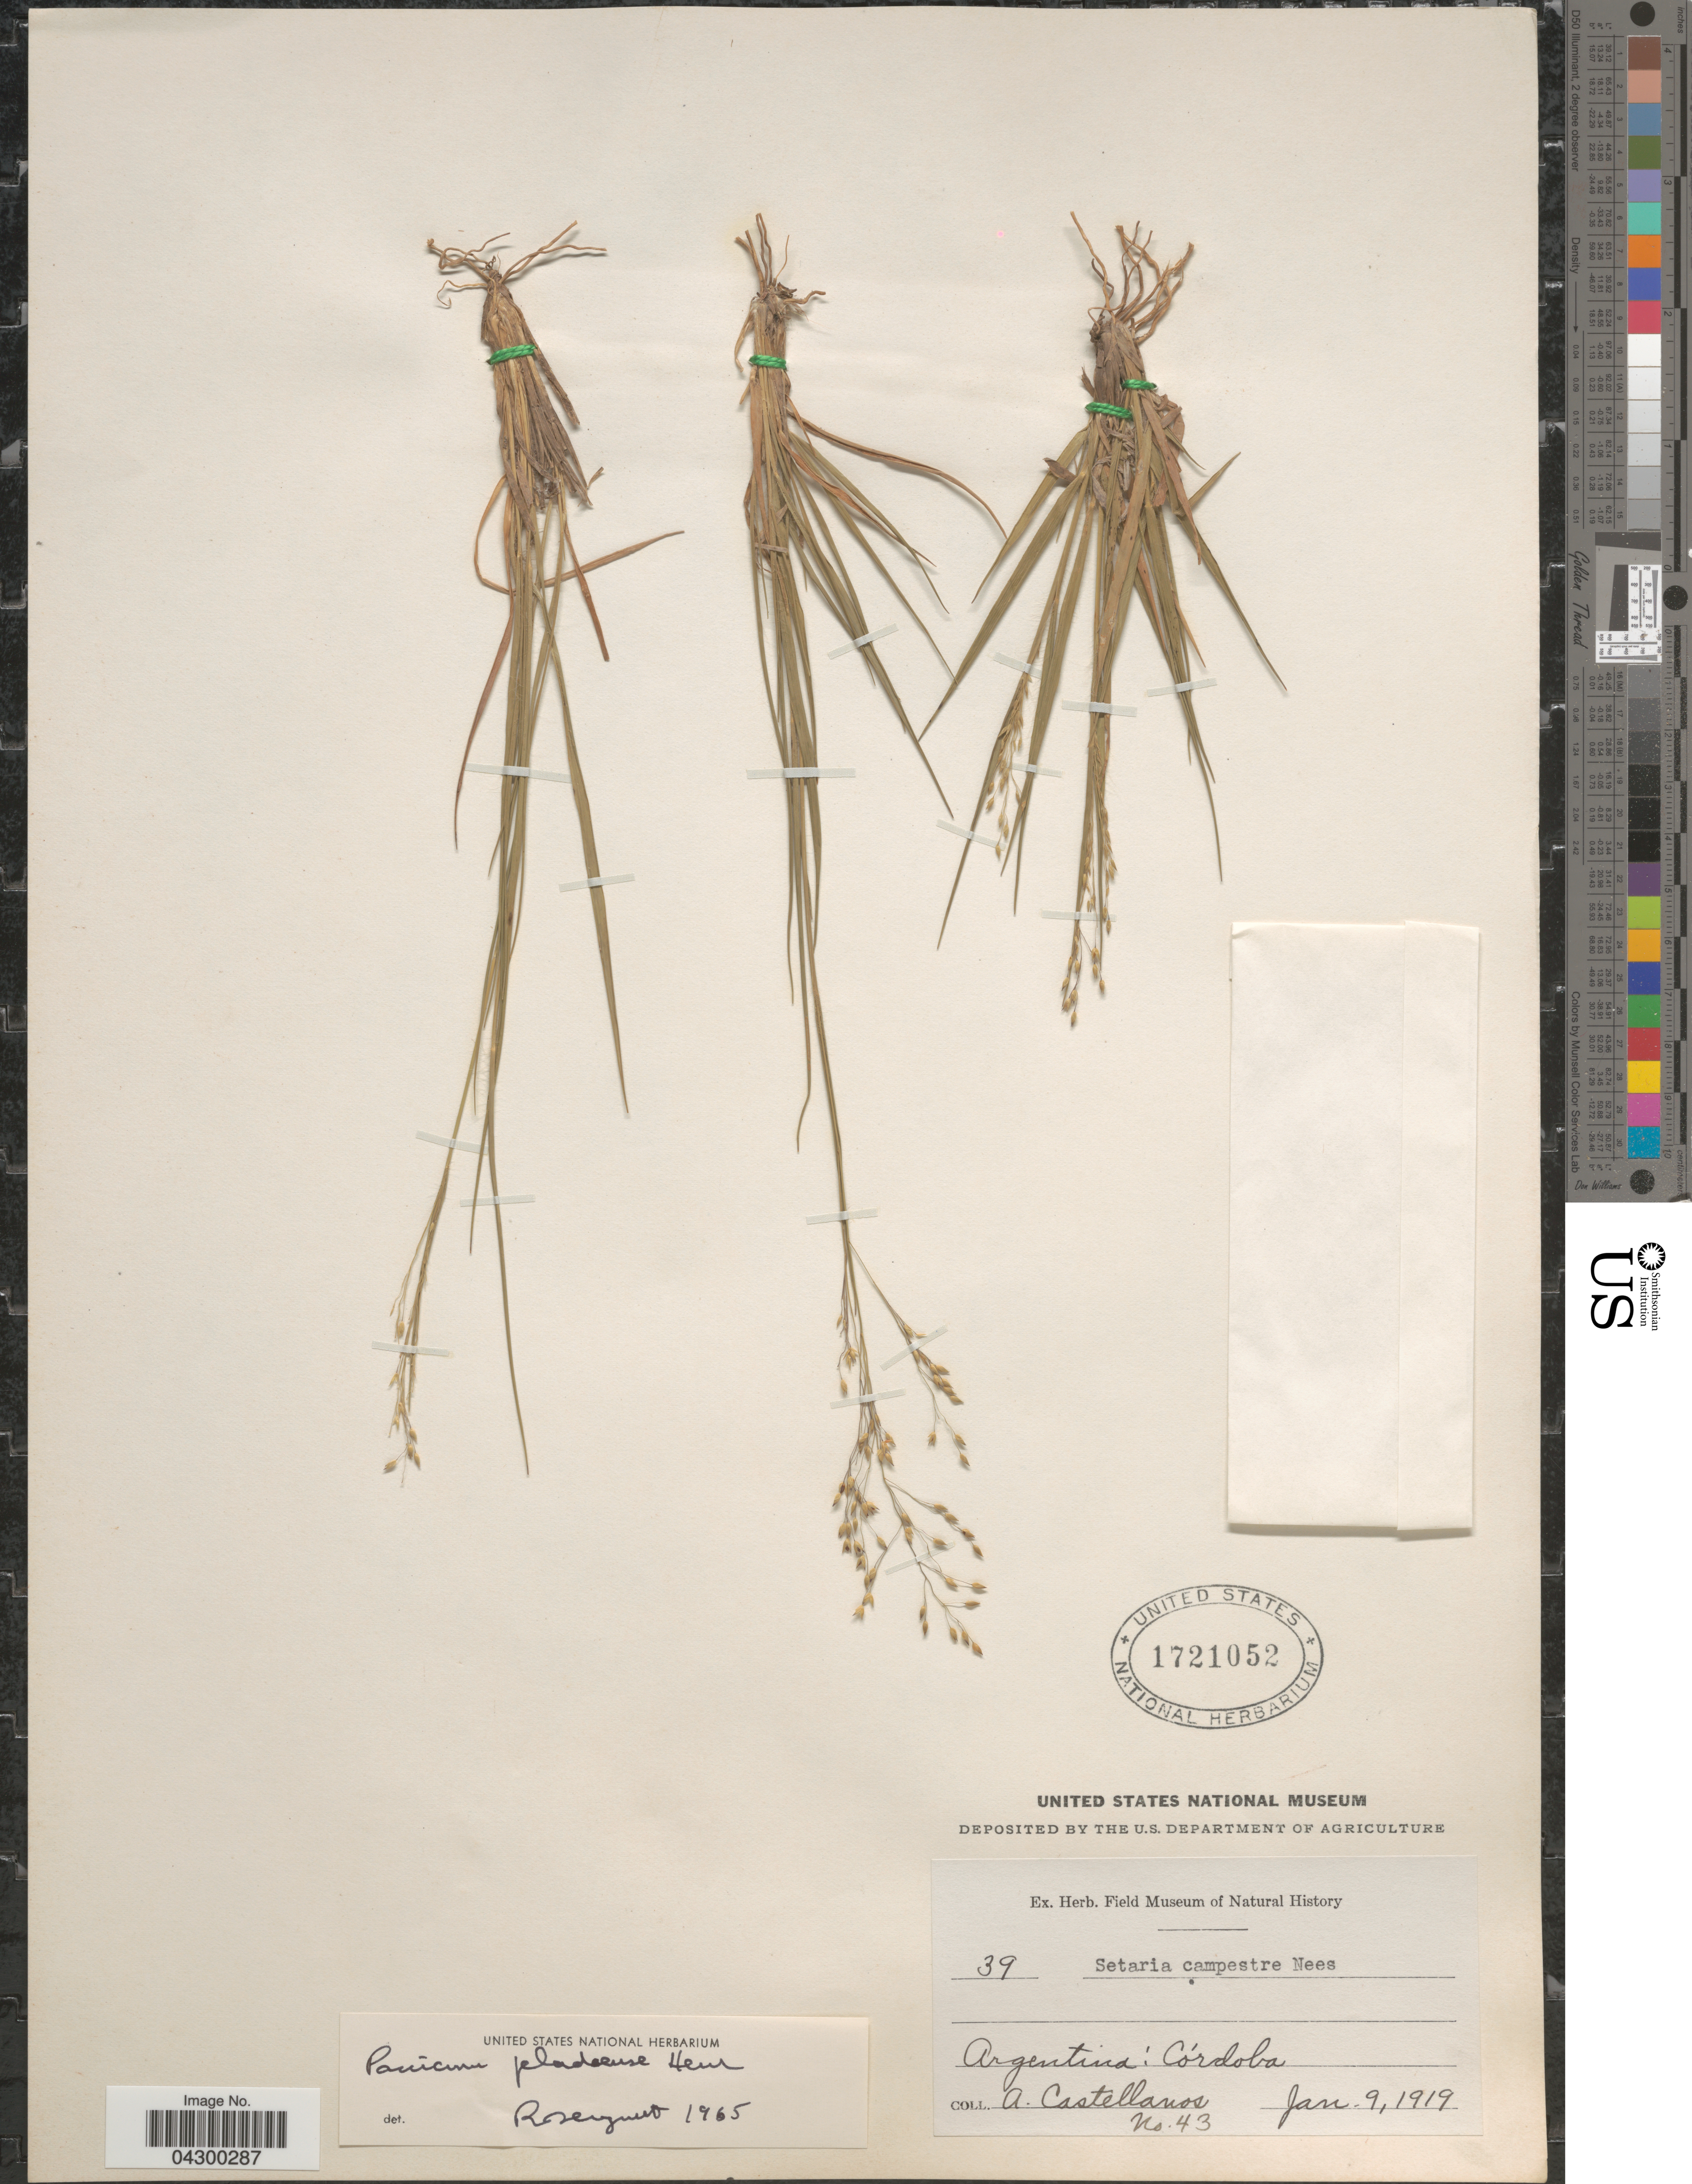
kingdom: Plantae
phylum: Tracheophyta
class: Liliopsida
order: Poales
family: Poaceae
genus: Panicum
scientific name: Panicum peladoense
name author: Henr.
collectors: A. Castellanos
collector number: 39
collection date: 1919-01-09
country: Argentina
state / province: Cordoba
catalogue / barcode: US 1721052